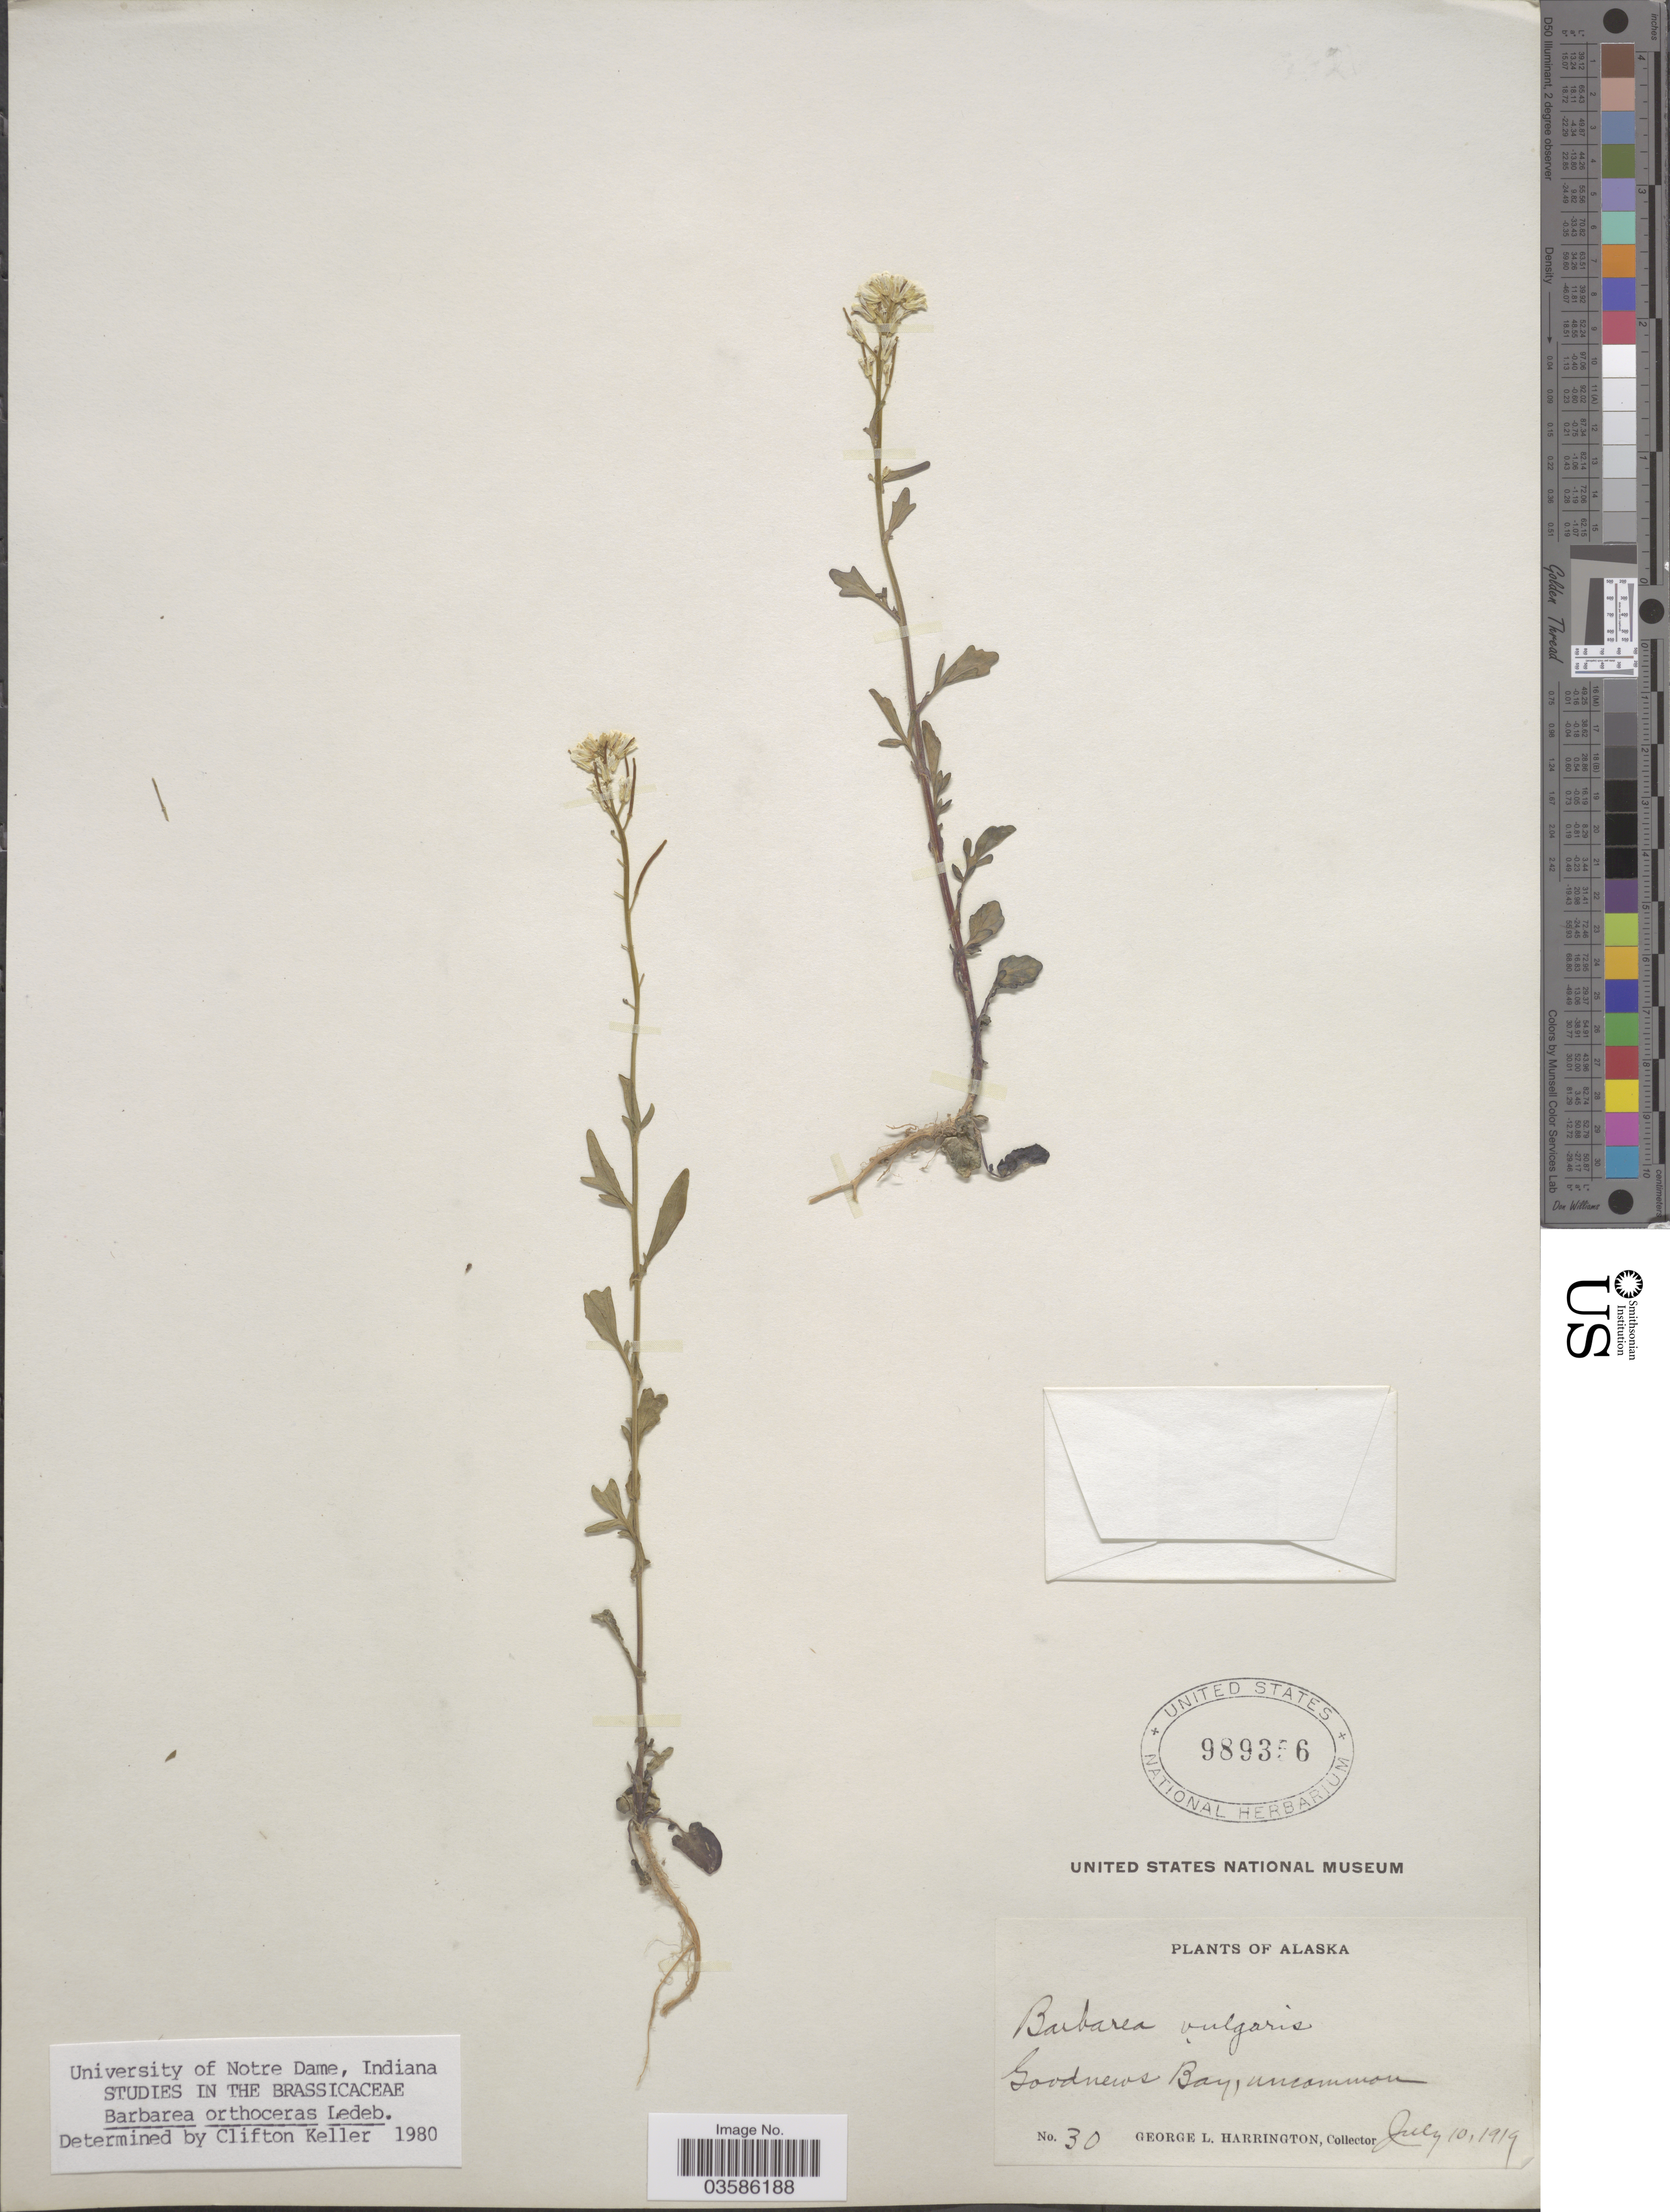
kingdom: Plantae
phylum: Tracheophyta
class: Magnoliopsida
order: Brassicales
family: Brassicaceae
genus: Barbarea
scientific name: Barbarea orthoceras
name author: Ledeb.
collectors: G. Harrington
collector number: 30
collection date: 1919-07-10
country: United States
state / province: Alaska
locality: Goodnews Bay.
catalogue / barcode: US 989356